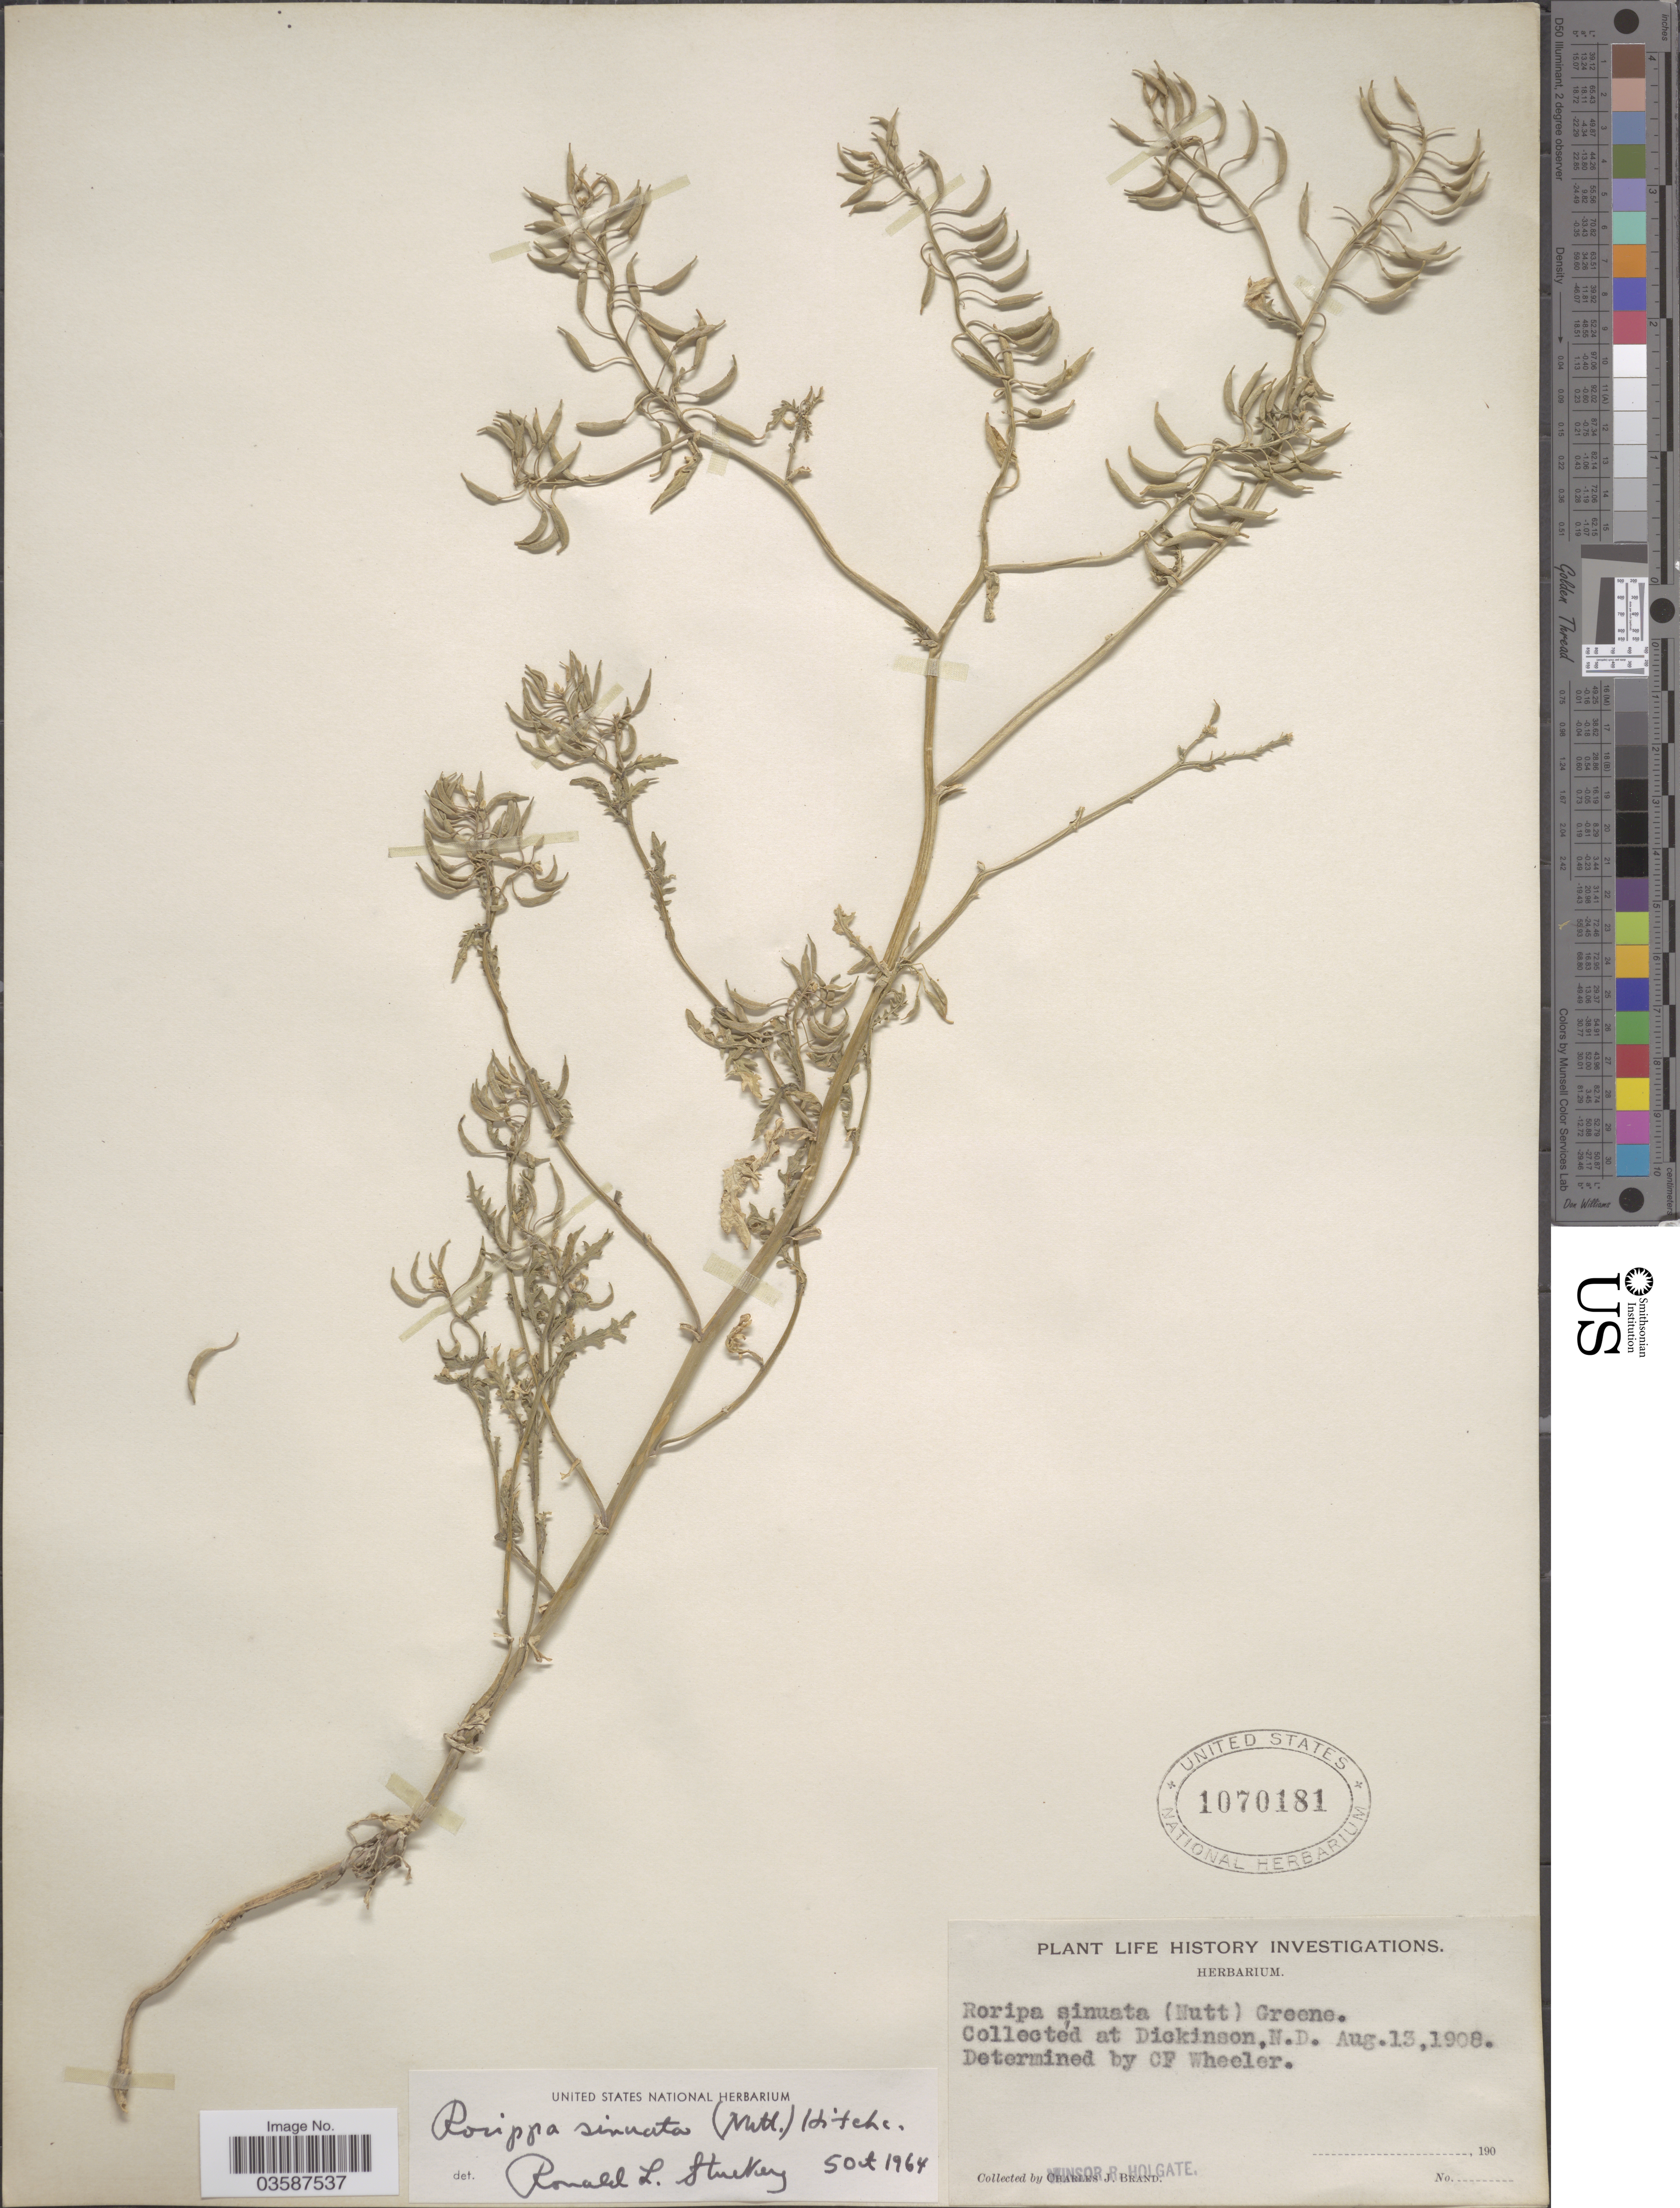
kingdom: Plantae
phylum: Tracheophyta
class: Magnoliopsida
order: Brassicales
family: Brassicaceae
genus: Rorippa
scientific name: Rorippa sinuata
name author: (Nutt.) Hitchc.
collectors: C. J. Brand & W. Holgate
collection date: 1908-08-13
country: United States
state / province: North Dakota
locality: Dickinson.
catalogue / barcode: US 1070181